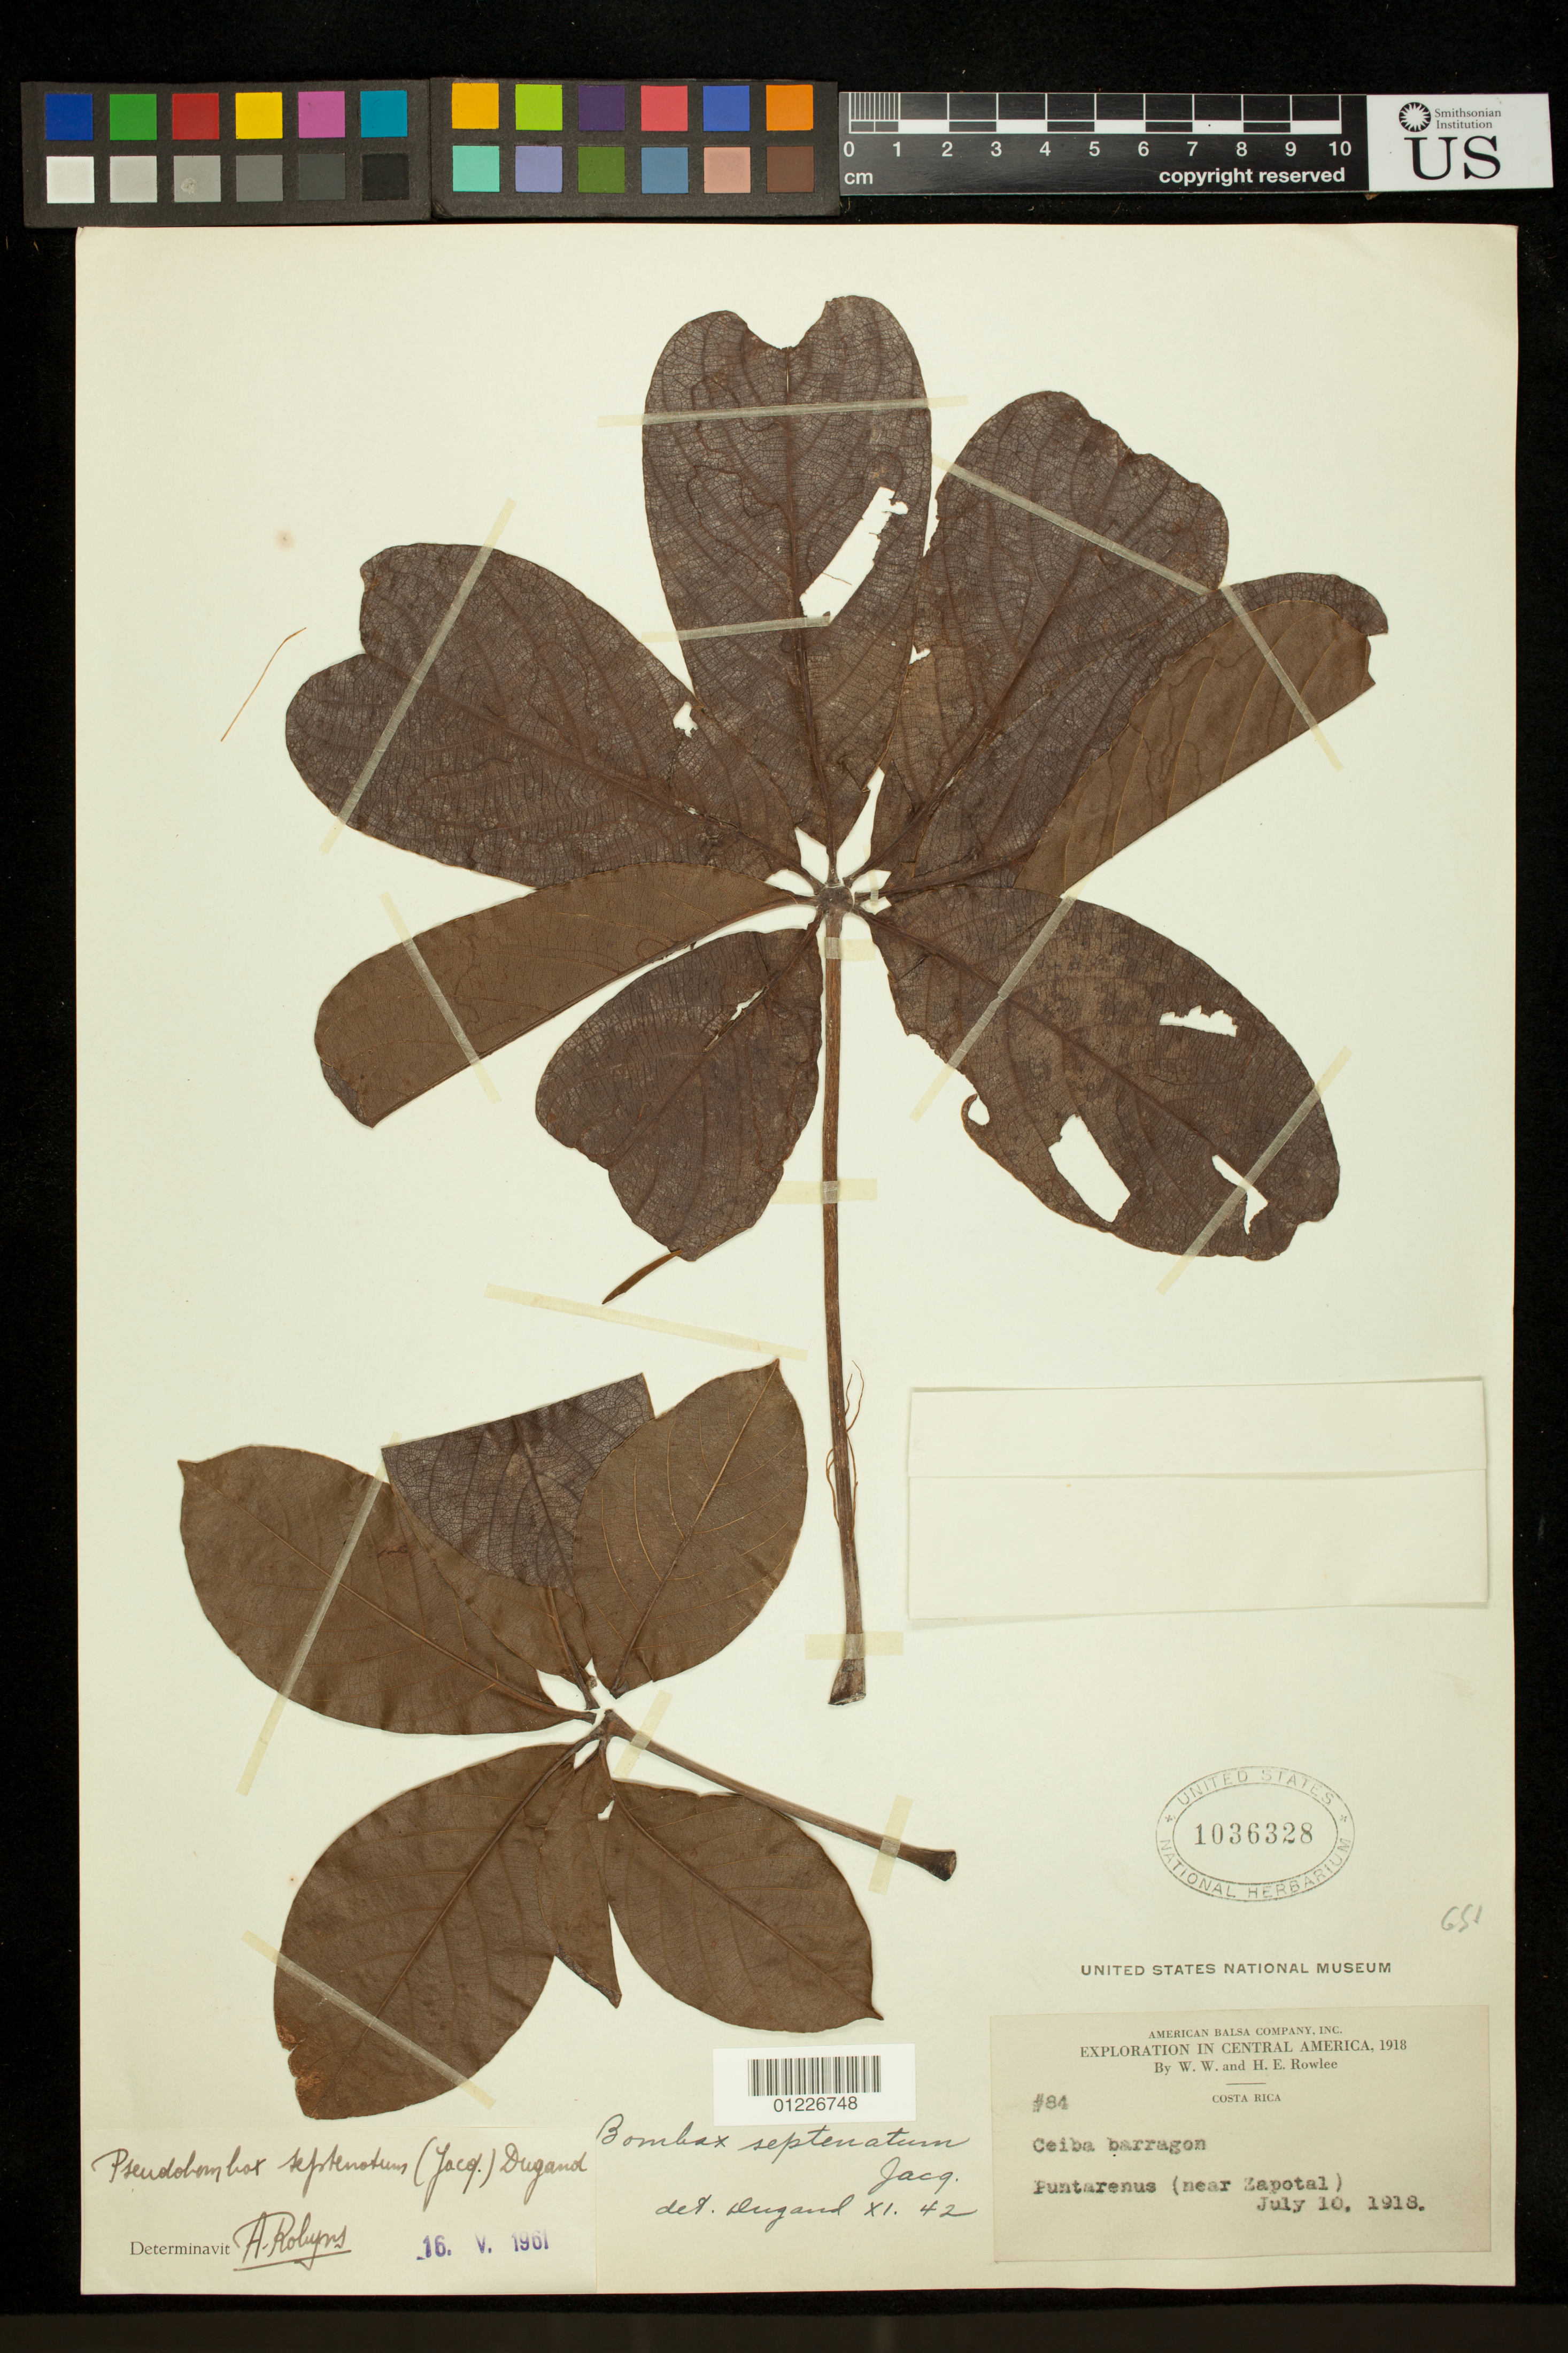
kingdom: Plantae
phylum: Tracheophyta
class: Magnoliopsida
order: Malvales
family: Malvaceae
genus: Pseudobombax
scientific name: Pseudobombax septenatum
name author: (Jacq.) Dugand G.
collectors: H. E. Rowlee & W. W. Rowlee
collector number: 84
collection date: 1918-07-10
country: Costa Rica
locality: Funtarenus (near Zapotal)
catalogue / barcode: US 1036328